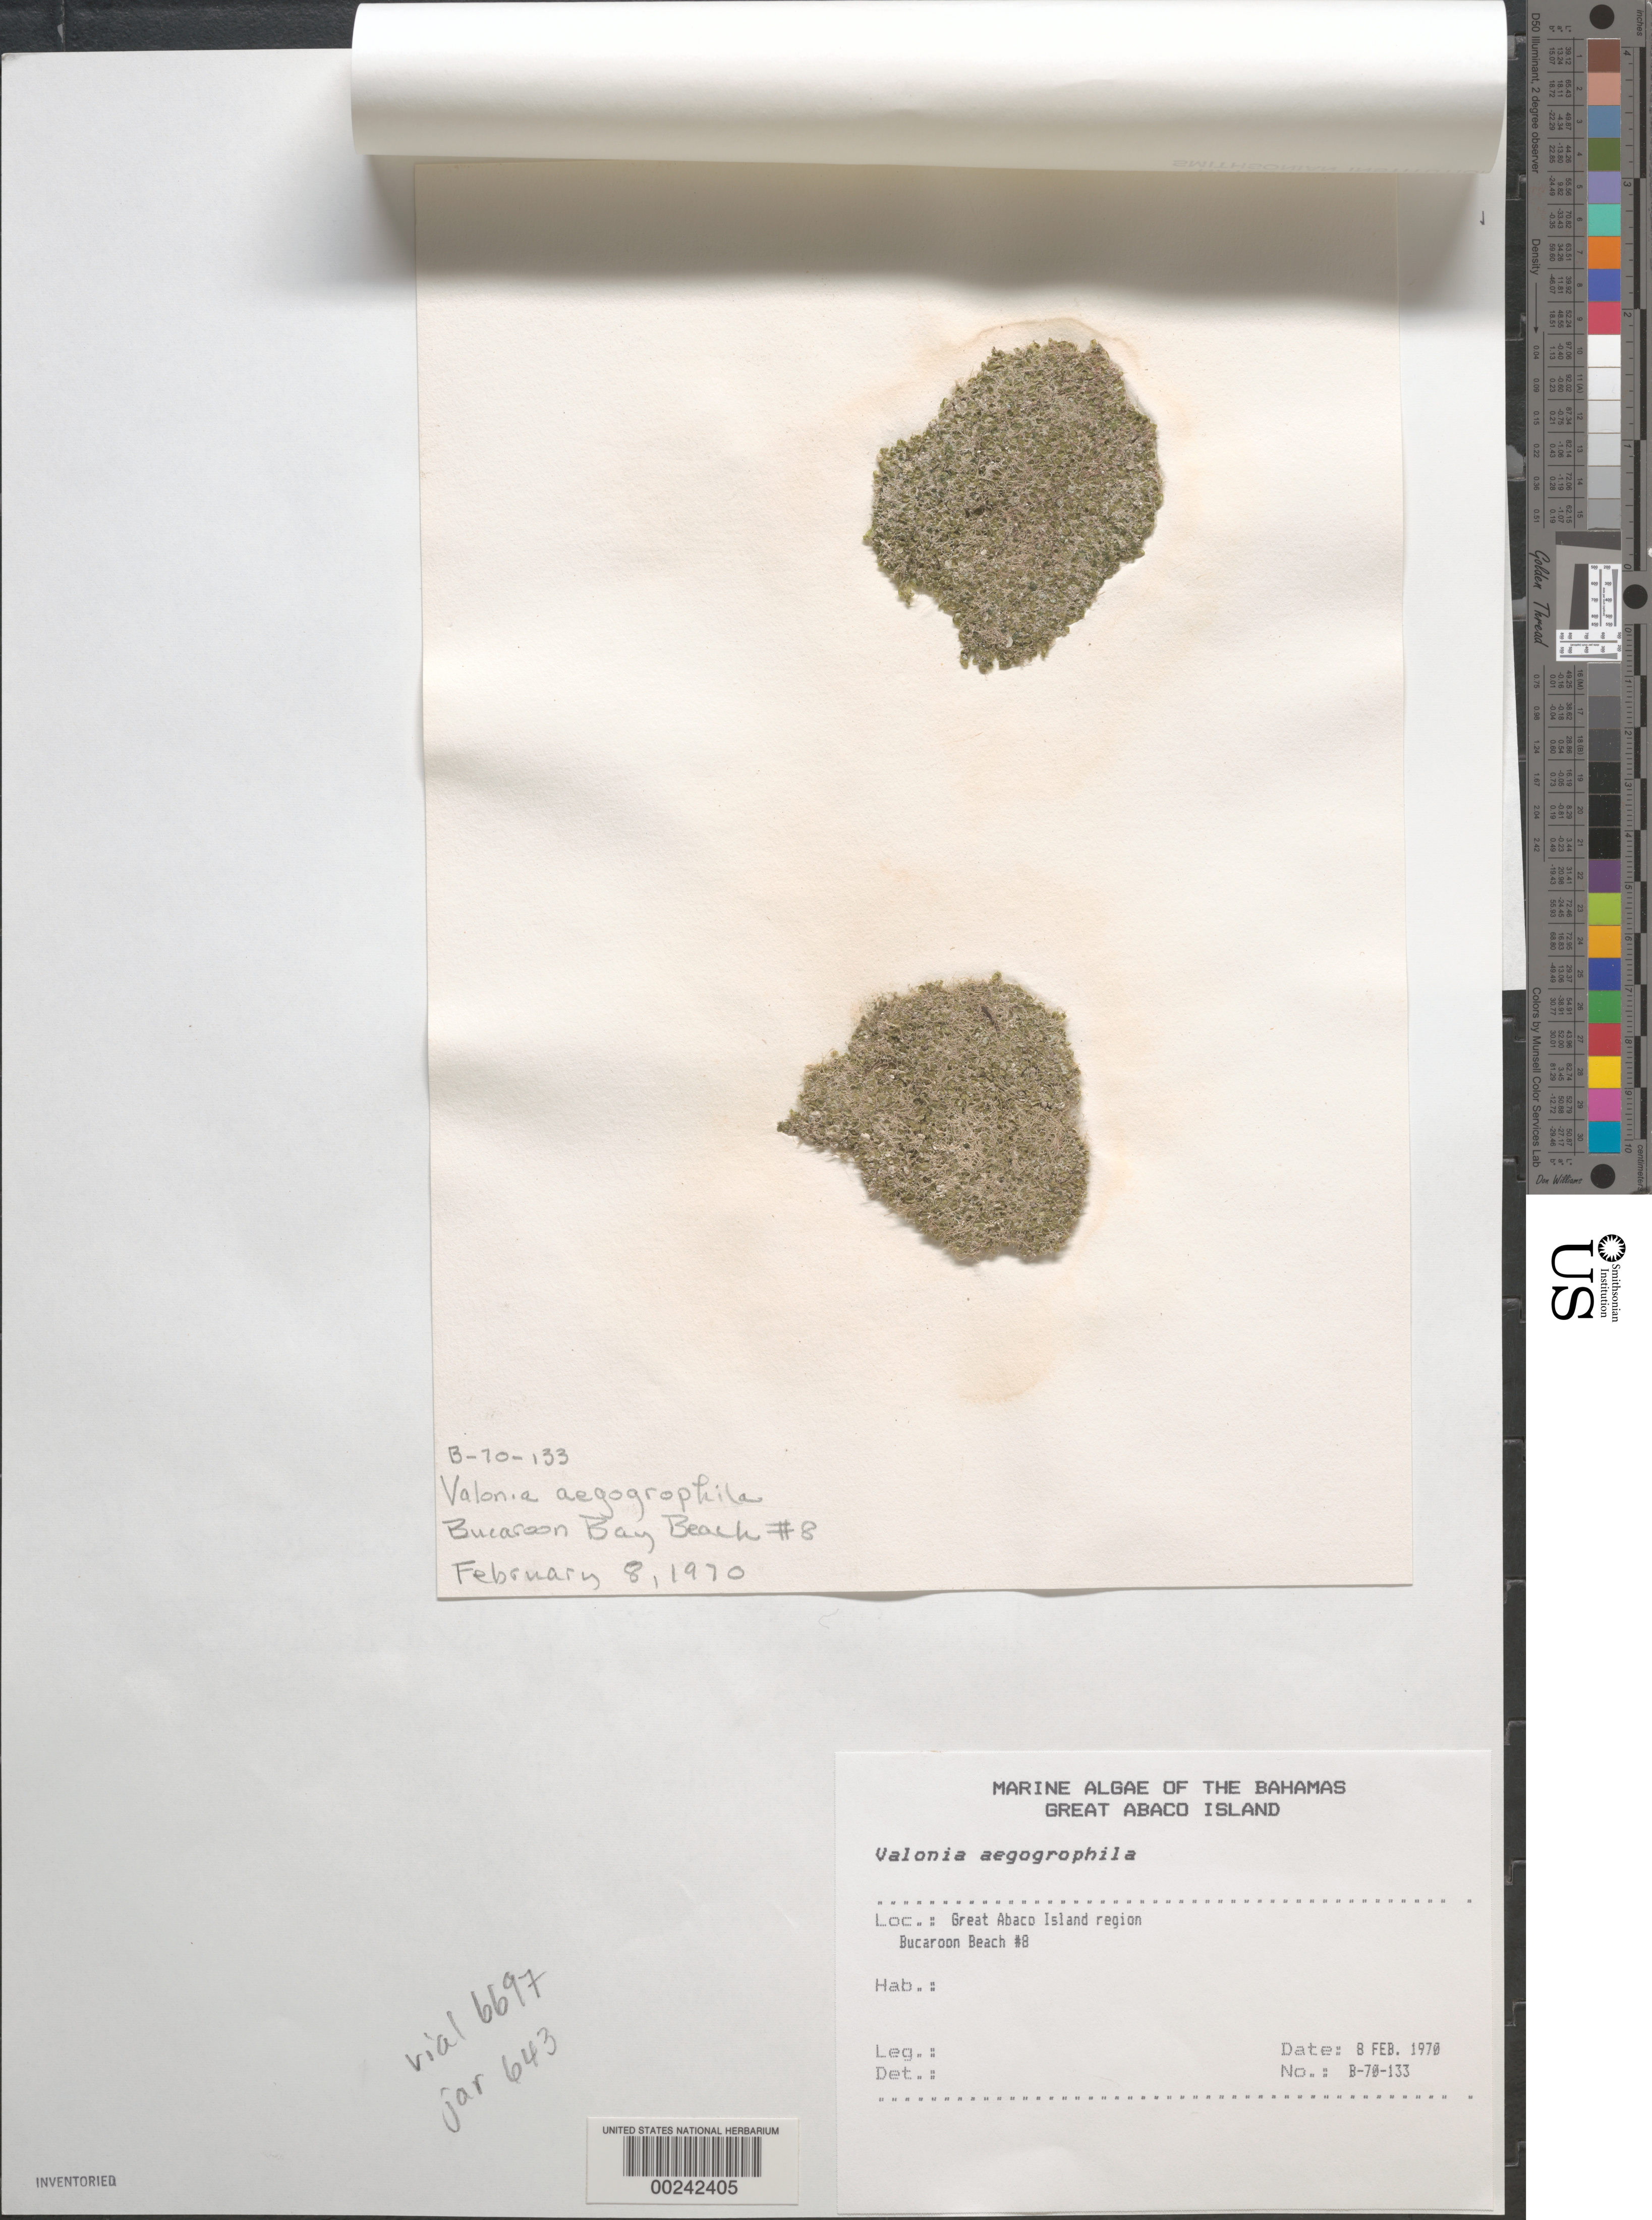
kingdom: Plantae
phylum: Chlorophyta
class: Ulvophyceae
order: Siphonocladales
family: Valoniaceae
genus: Valonia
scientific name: Valonia aegagropila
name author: C. Agardh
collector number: B-70-133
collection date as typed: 08 Feb 1970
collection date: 1970-02-08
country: Bahamas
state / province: Abaco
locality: Buckaroon bay beach, great abaco island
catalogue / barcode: US 26430